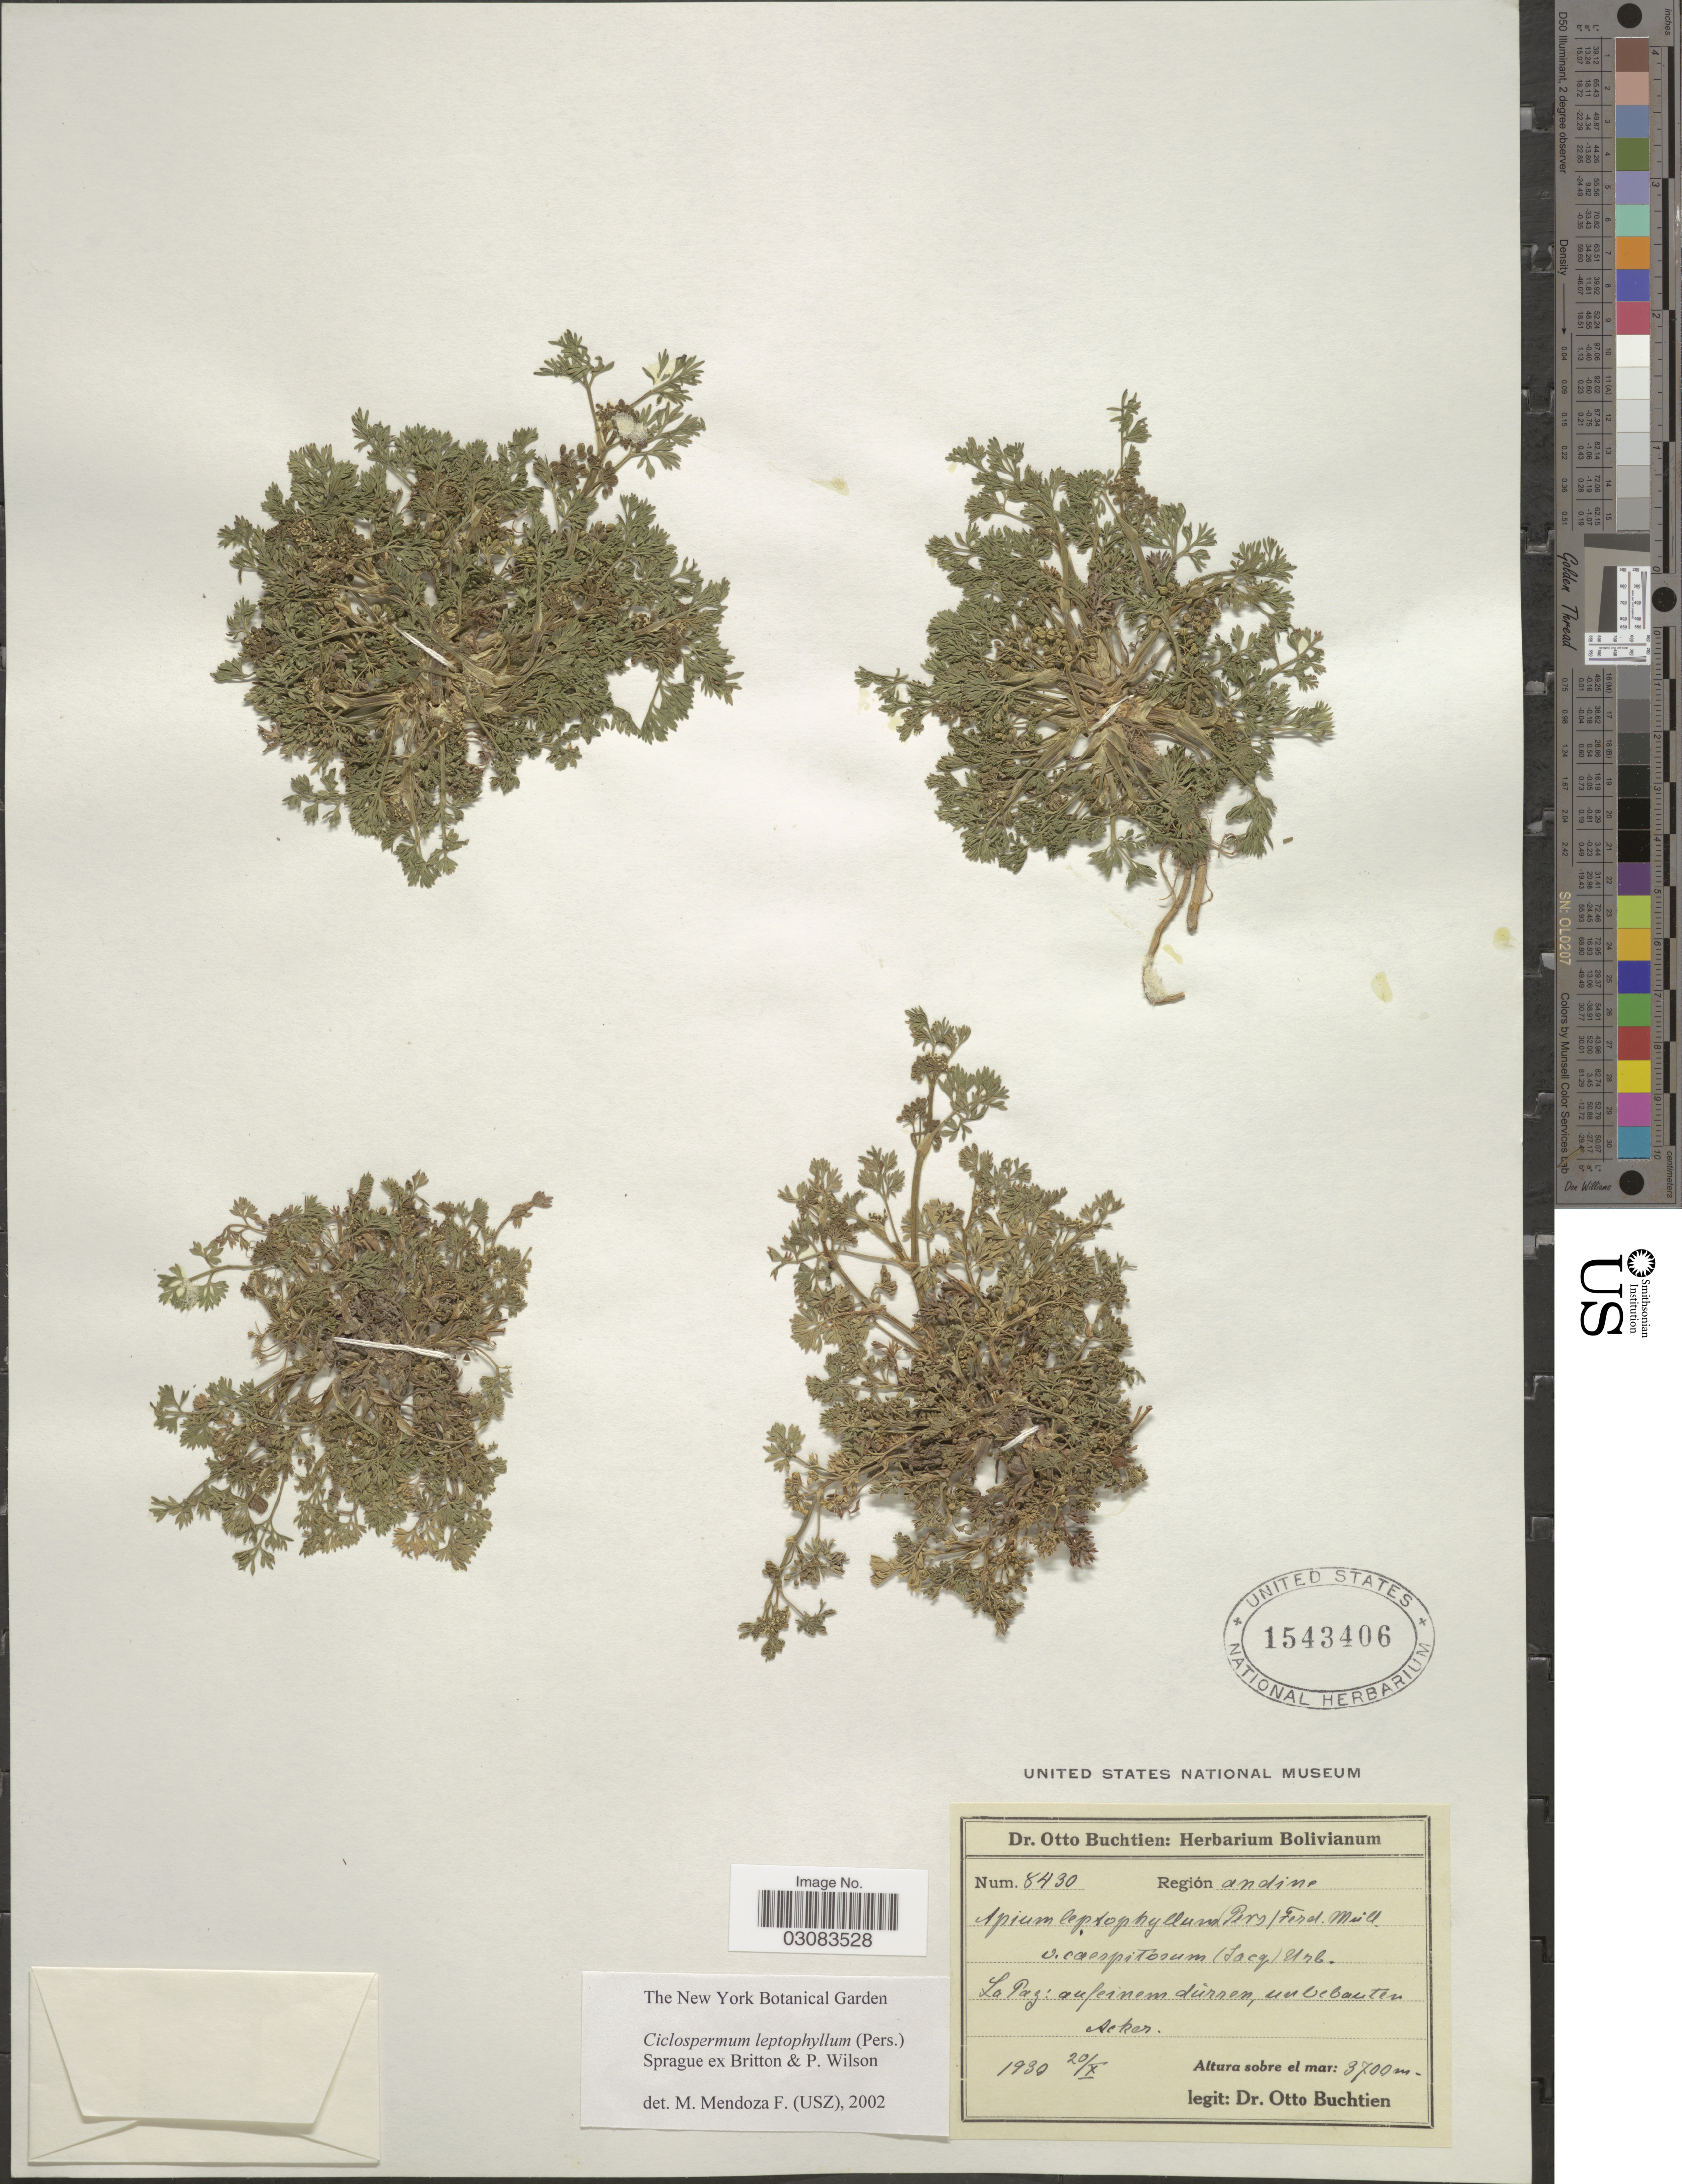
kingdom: Plantae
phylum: Tracheophyta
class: Magnoliopsida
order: Apiales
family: Apiaceae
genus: Cyclospermum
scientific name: Cyclospermum leptophyllum var. leptophyllum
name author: (Pers.) Sprague ex Britton & P. Wilson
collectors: O. Buchtien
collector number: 8430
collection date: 1930-10-20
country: Bolivia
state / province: La Paz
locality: Región andine. Auf einem durren, unbebauten Acker.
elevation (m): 3700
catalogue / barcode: US 1543406